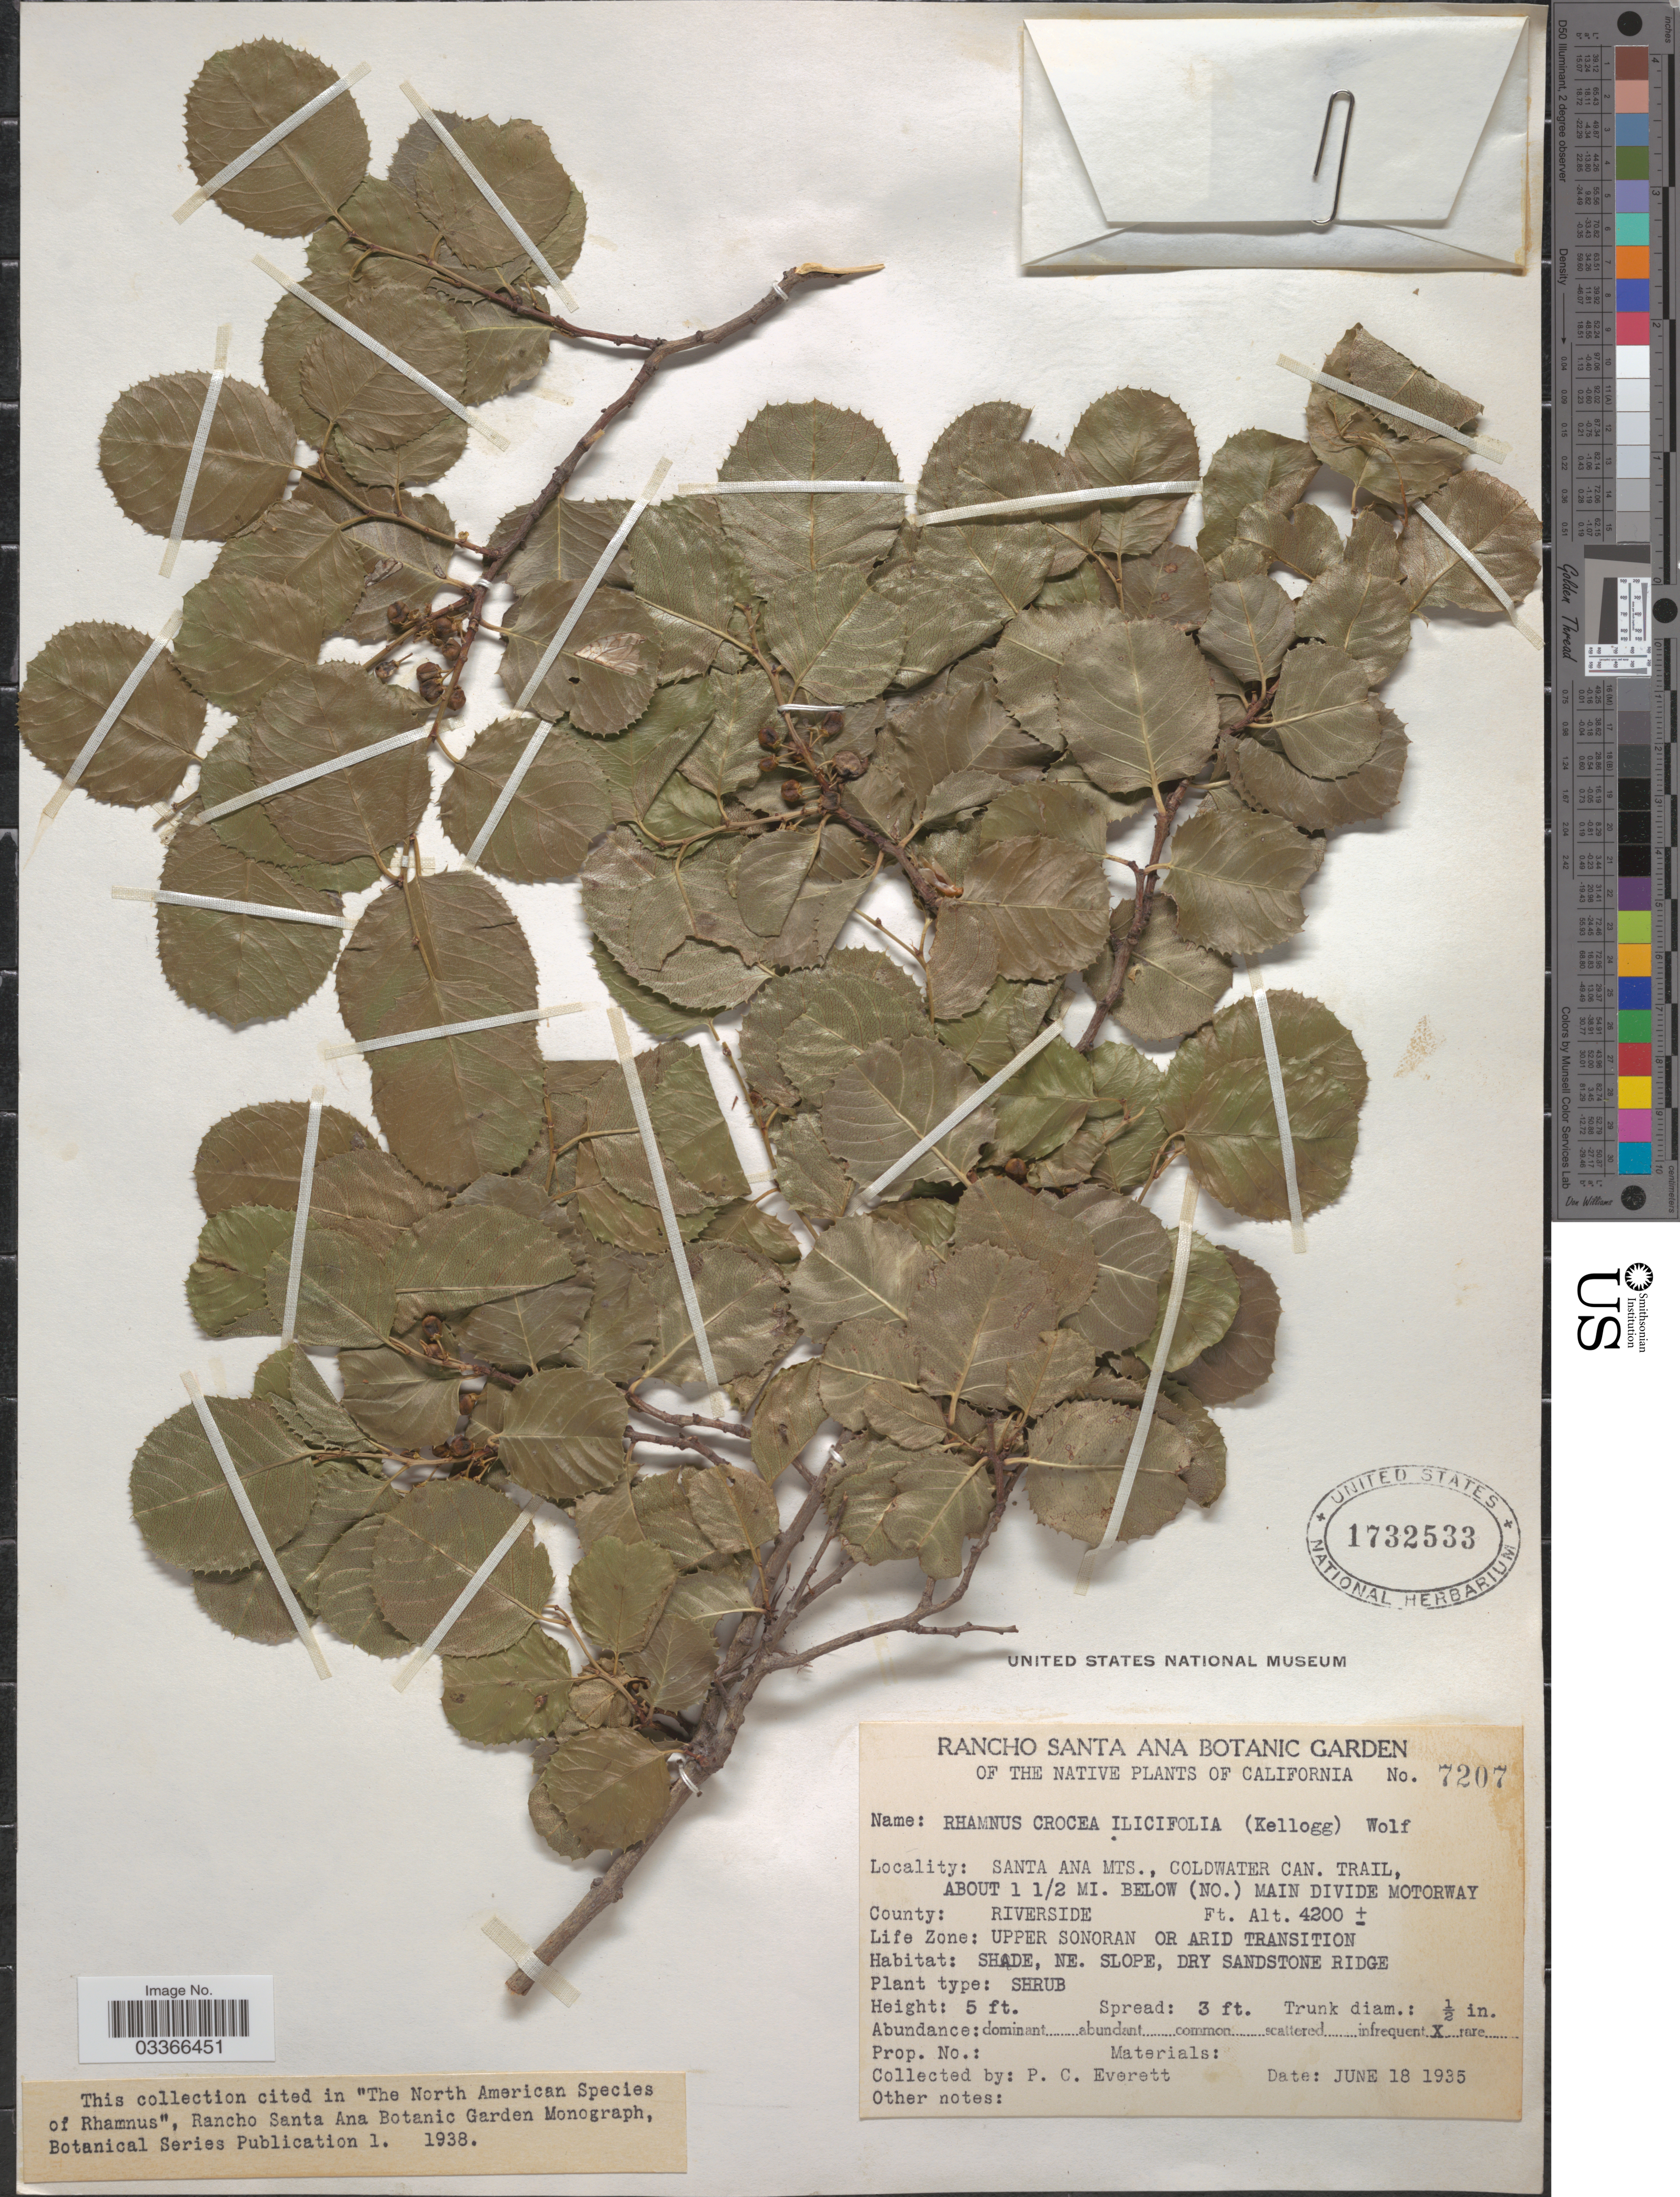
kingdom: Plantae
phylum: Tracheophyta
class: Magnoliopsida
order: Rosales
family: Rhamnaceae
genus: Rhamnus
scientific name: Rhamnus crocea var. ilicifolia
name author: (Kellogg) Greene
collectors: P. Everett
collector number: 7207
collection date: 1935-06-18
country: United States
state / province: California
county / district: Riverside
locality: Santa Ana Mts., Coldwater Can. Trail, about 1 1/2 mi. below (NO.) Main Divide Motorway. County: Riverside. Life Zone: Upper Sonoran or Arid Transition.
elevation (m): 1280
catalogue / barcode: US 1732533